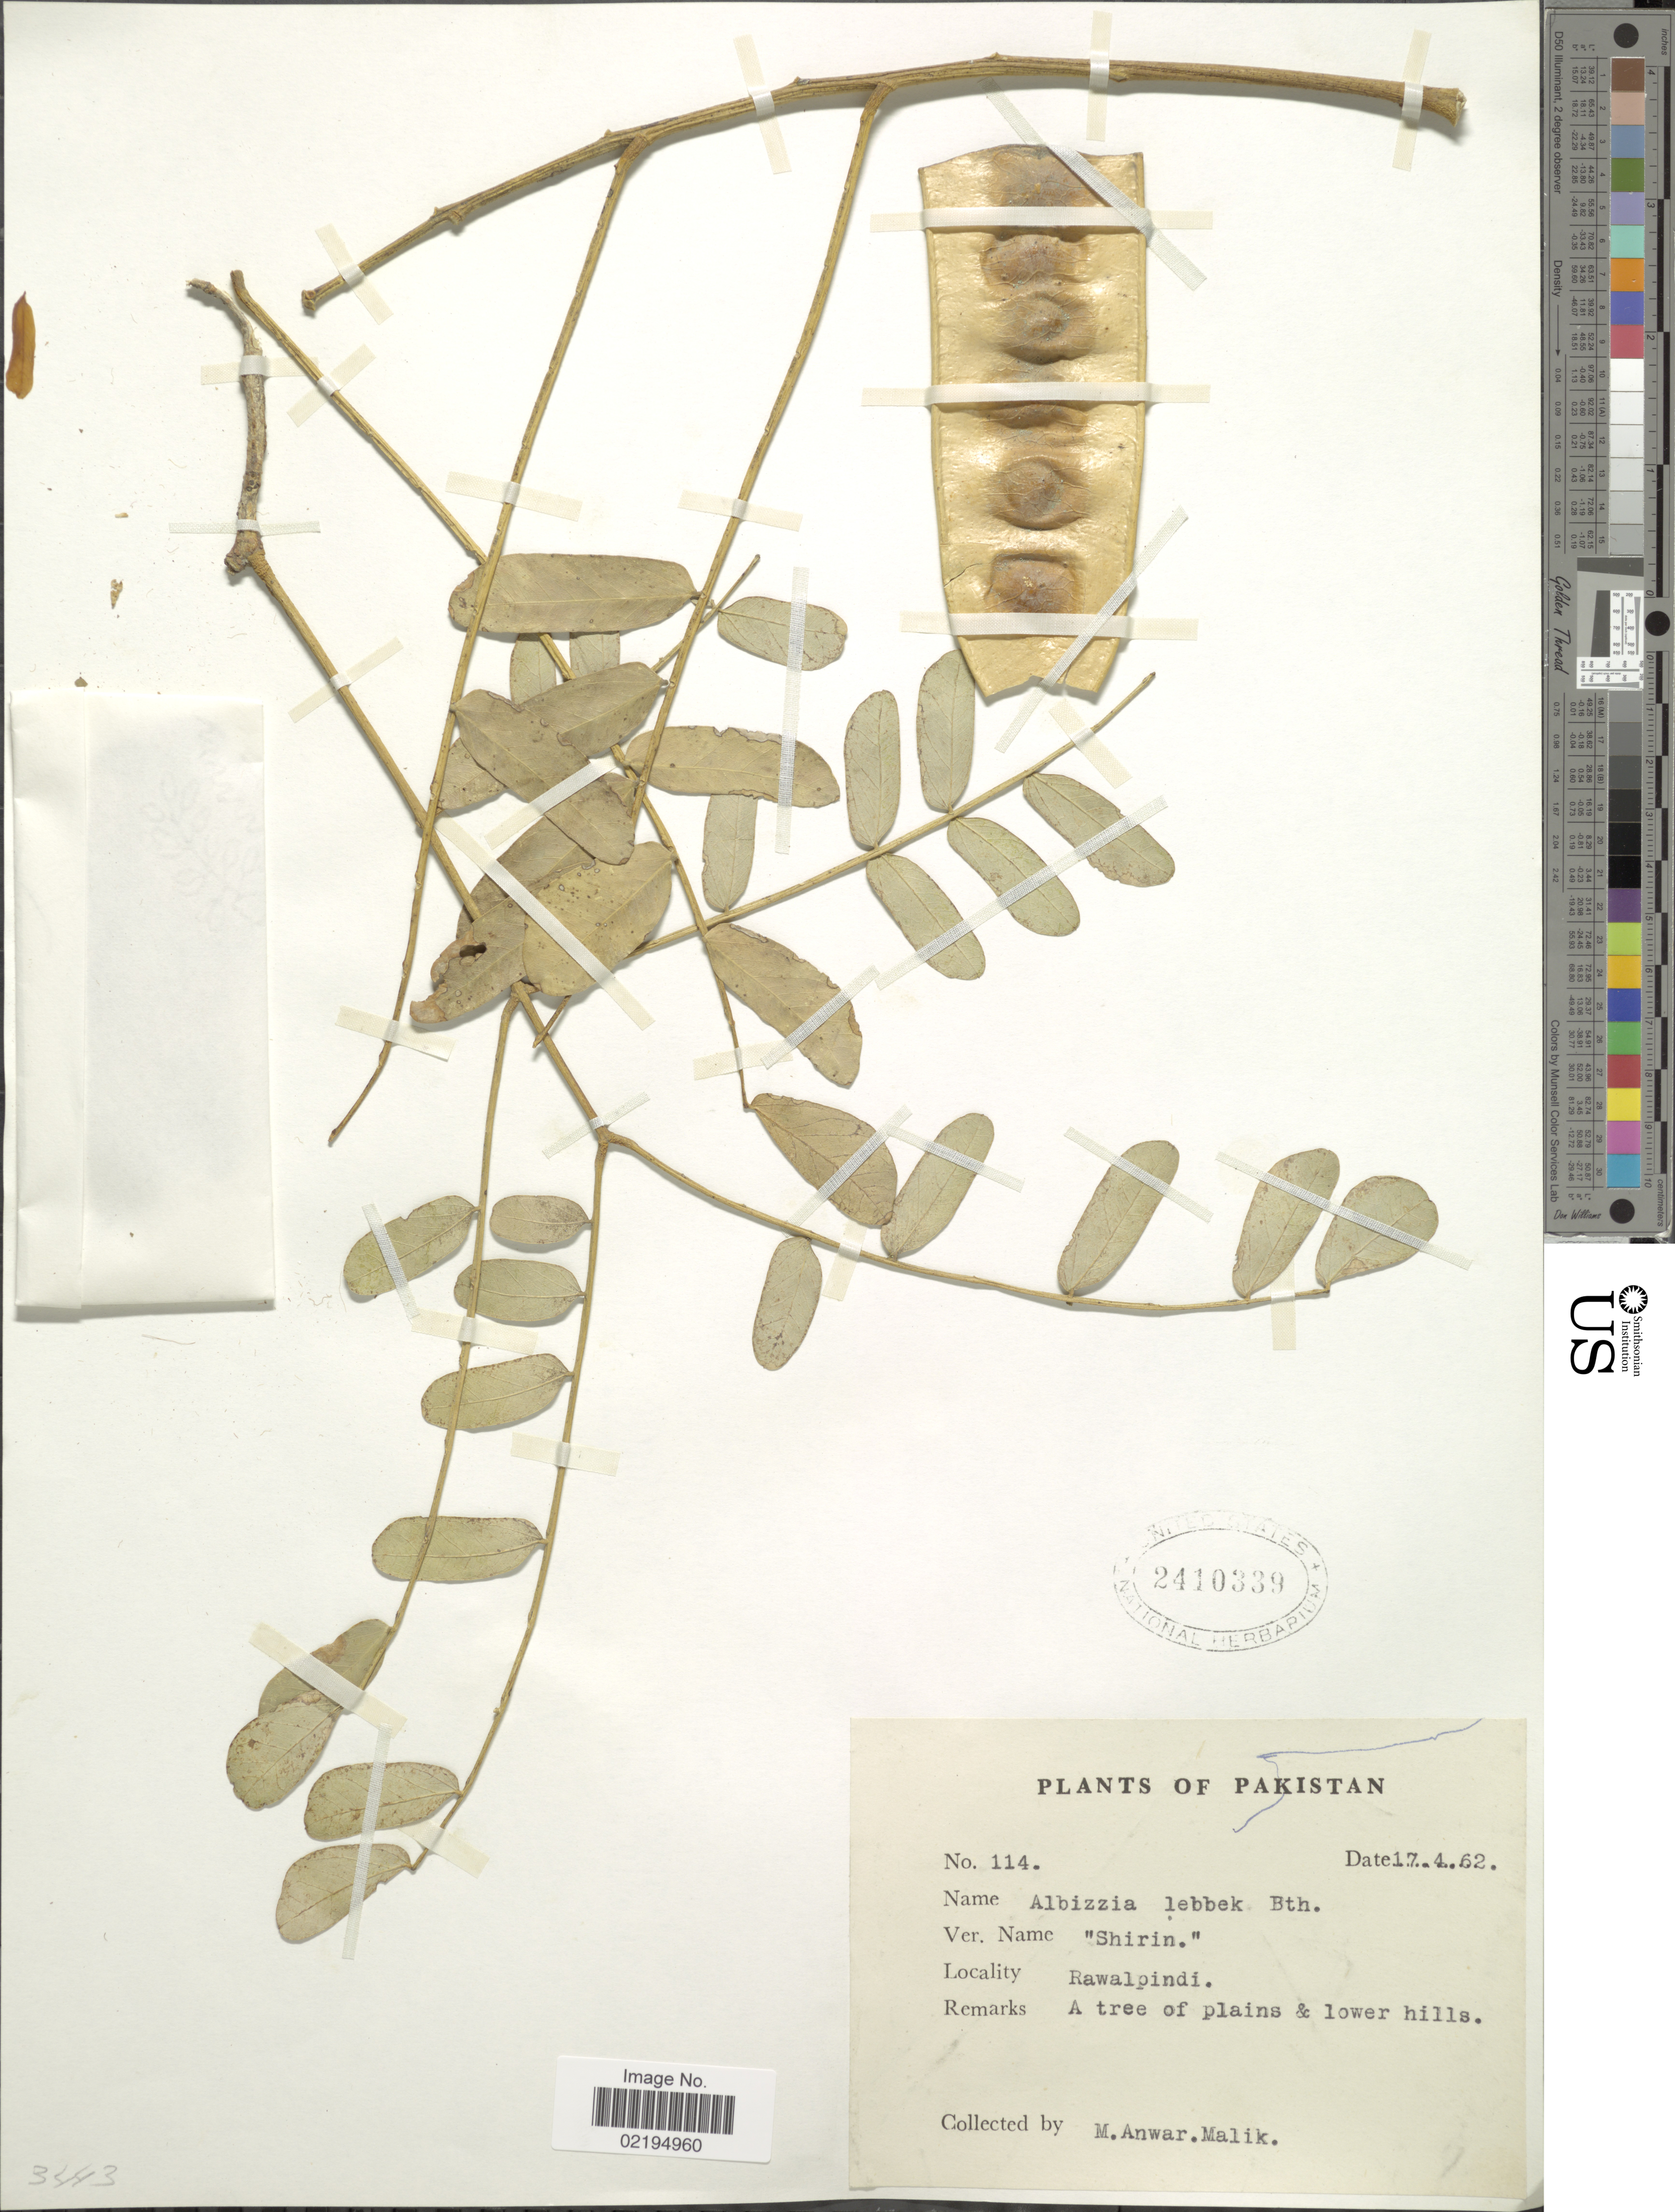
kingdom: Plantae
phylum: Tracheophyta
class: Magnoliopsida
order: Fabales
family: Fabaceae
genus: Albizia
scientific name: Albizia lebbeck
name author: (L.) Benth.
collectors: M. Anwar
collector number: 114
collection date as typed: Transcribed d/m/y: 17/4/62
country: Pakistan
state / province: Punjab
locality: Rawalpindi, a tree of plains & lower hills.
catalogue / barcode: US 2410339